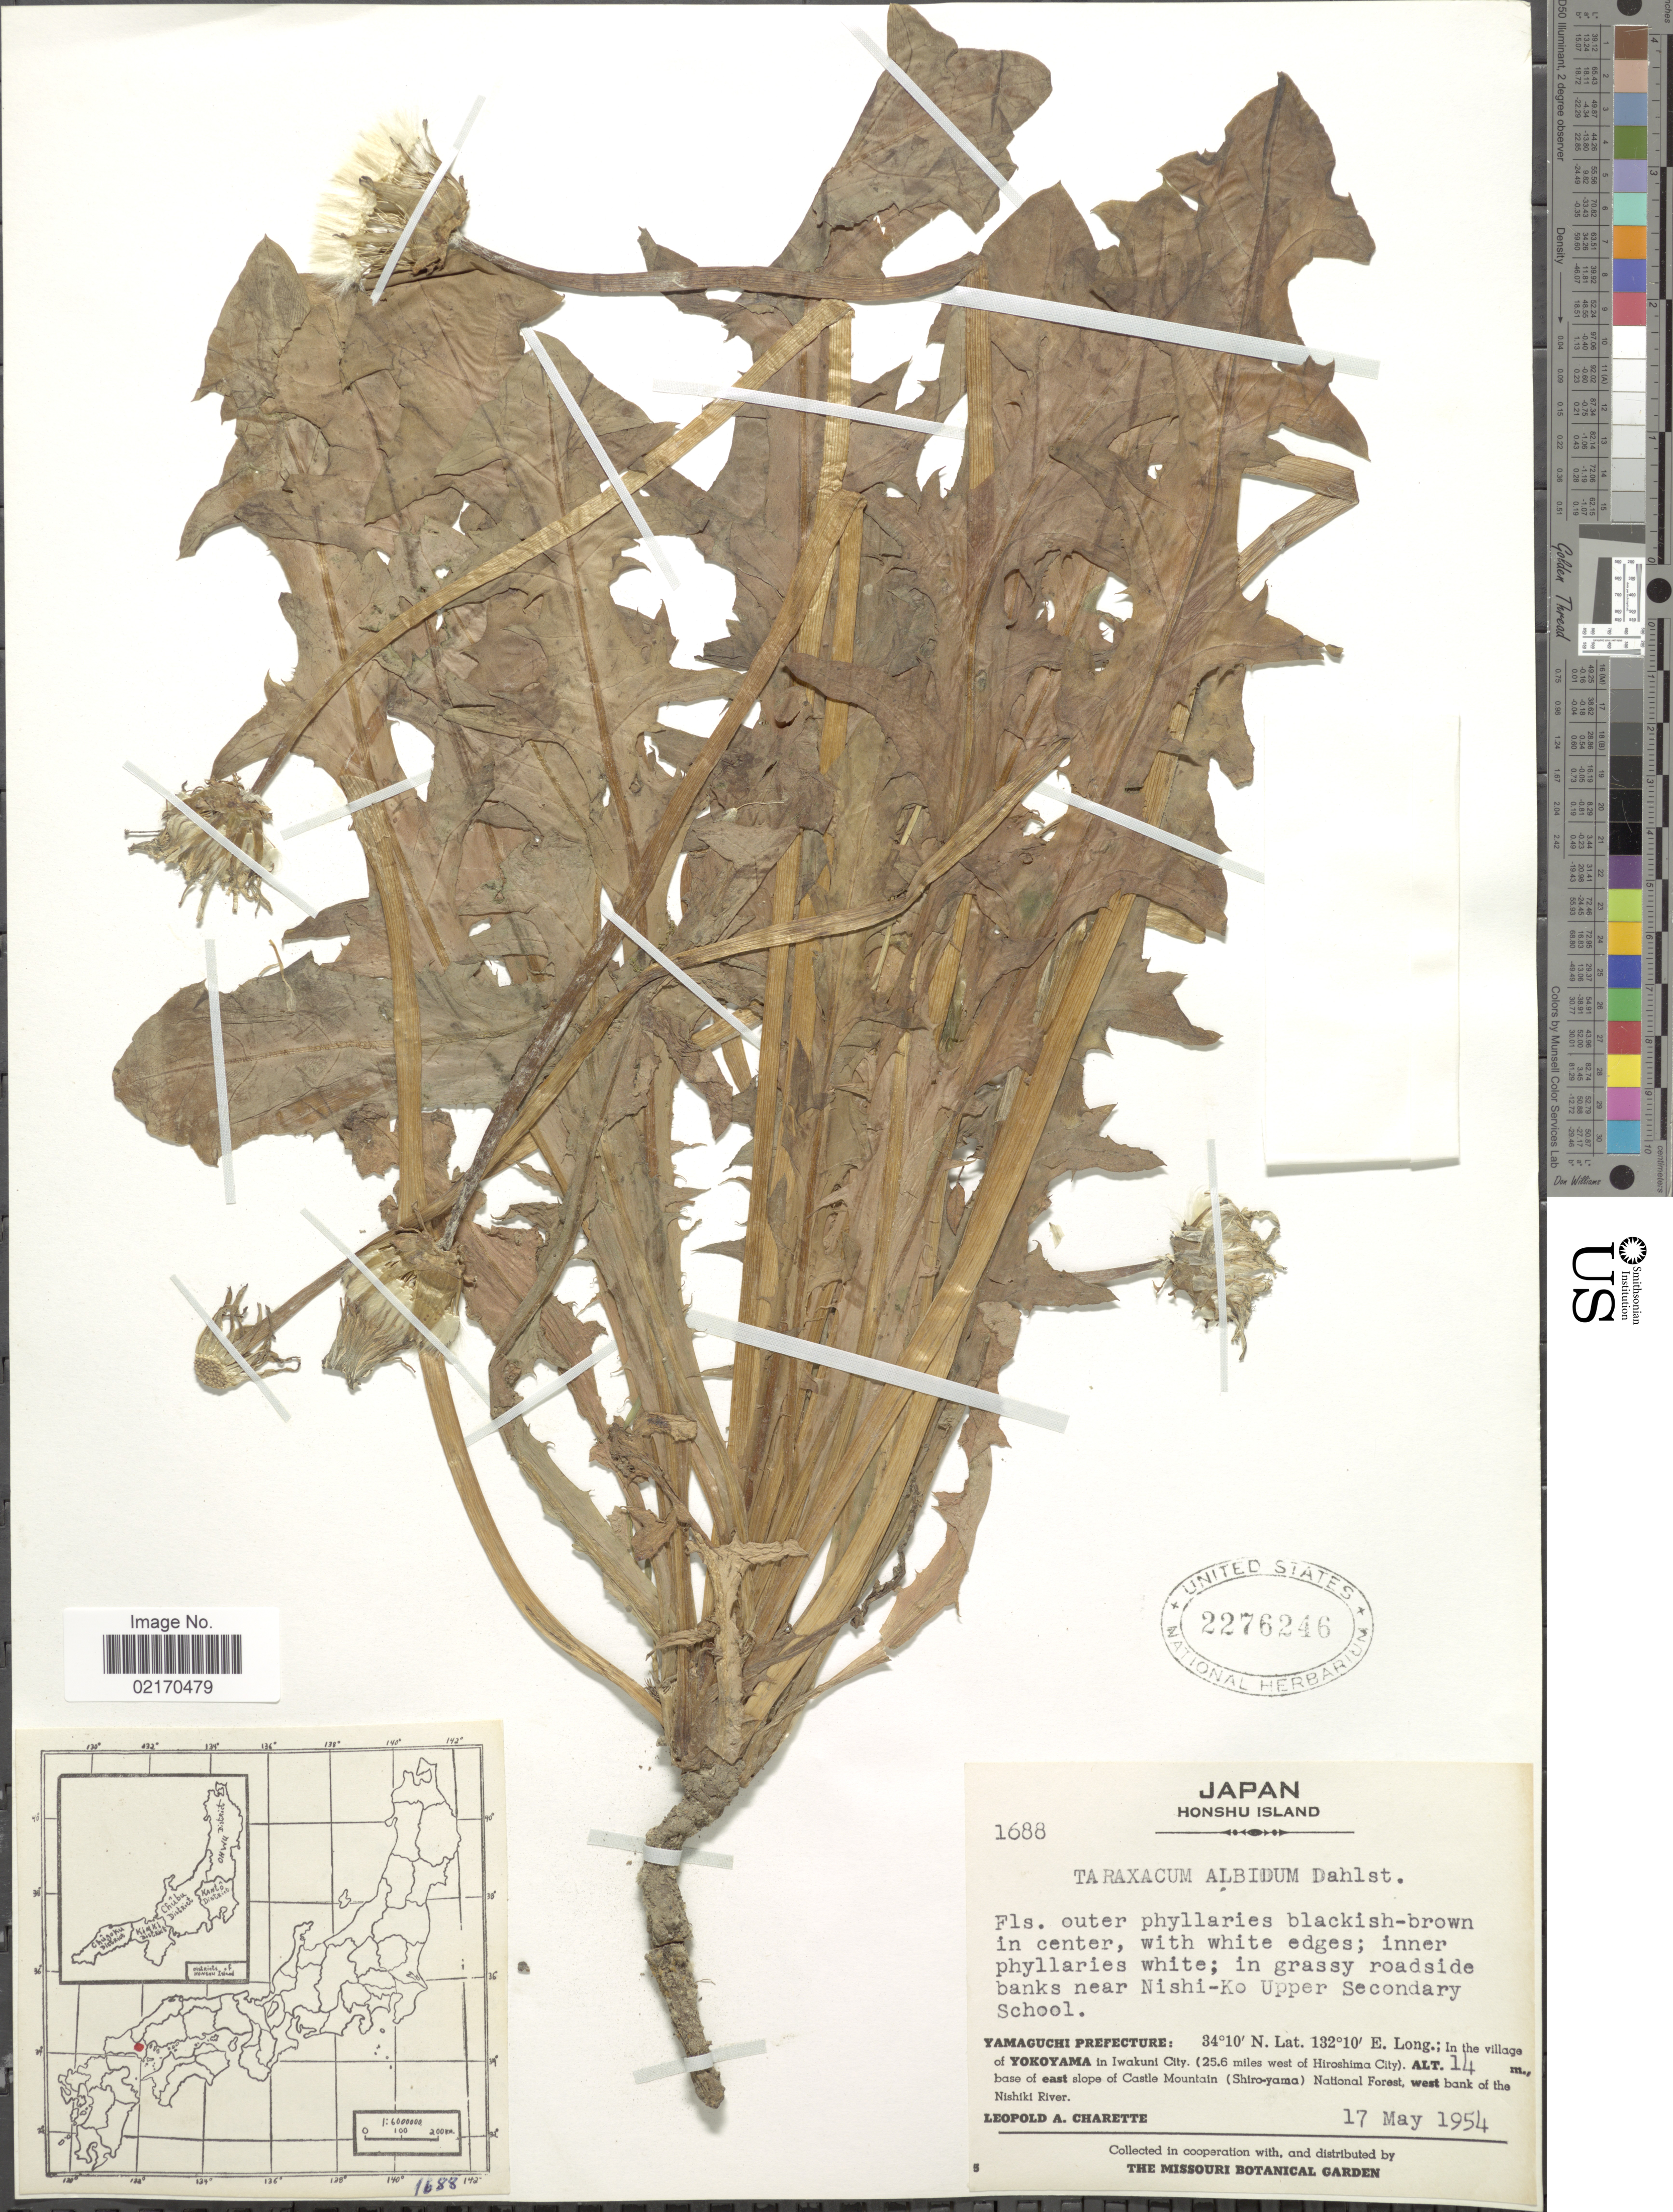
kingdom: Plantae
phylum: Tracheophyta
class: Magnoliopsida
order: Asterales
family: Asteraceae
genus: Taraxacum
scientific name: Taraxacum albidum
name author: Dahlst.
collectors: L. A. Charette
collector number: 1688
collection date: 1954-05-17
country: Japan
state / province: Yamaguti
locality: Honshu Island, in grassy roadside banks near Nishi-Ko Upper Secondary School, Yamaguchi Prefecture: in the village of Yokoyama in Iwakuni City (25.6 miles west of Hiroshima City), base of east slope of Castle Mountain (Shiro-yama) National Forest, west bank of the Nishiki River.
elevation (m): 14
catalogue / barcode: US 2276246